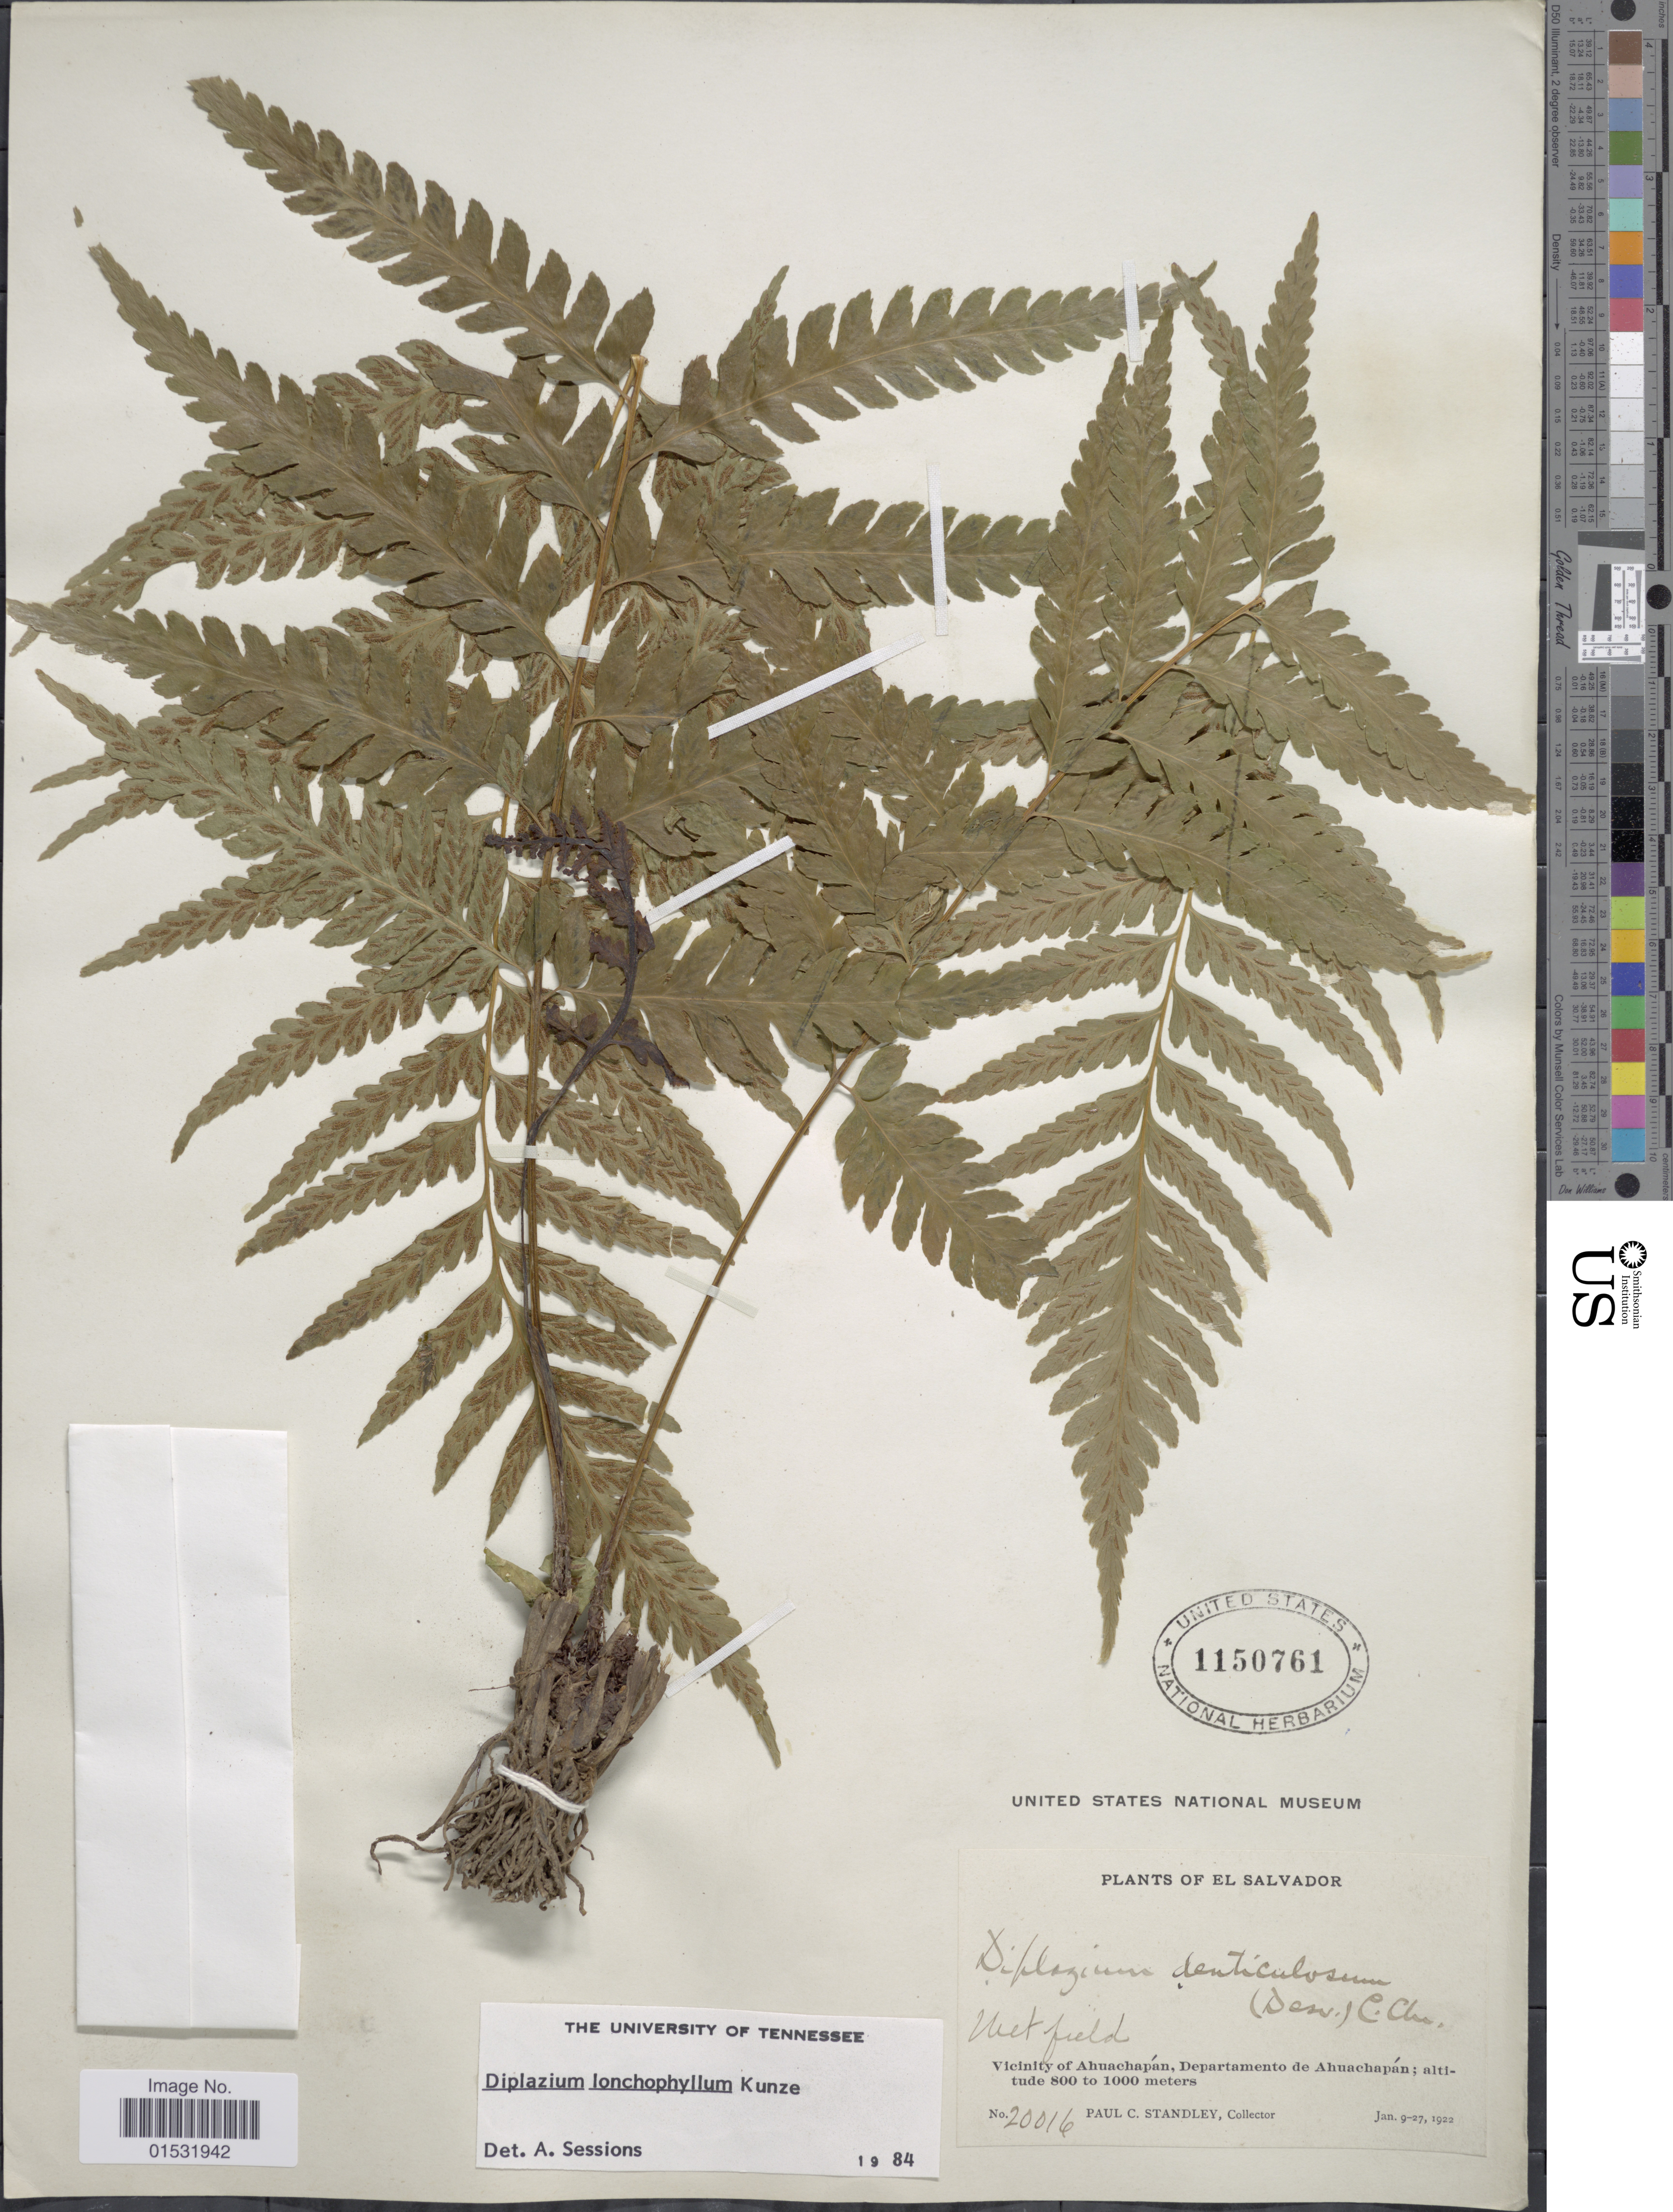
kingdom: Plantae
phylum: Tracheophyta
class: Polypodiopsida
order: Polypodiales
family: Athyriaceae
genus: Diplazium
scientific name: Diplazium lonchophyllum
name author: Kunze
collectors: P. C. Standley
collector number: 20016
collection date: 1922-01-09/1922-01-27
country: El Salvador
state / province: Ahuachapan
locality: Vicinity of Ahuachapán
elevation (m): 800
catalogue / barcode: US 1150761